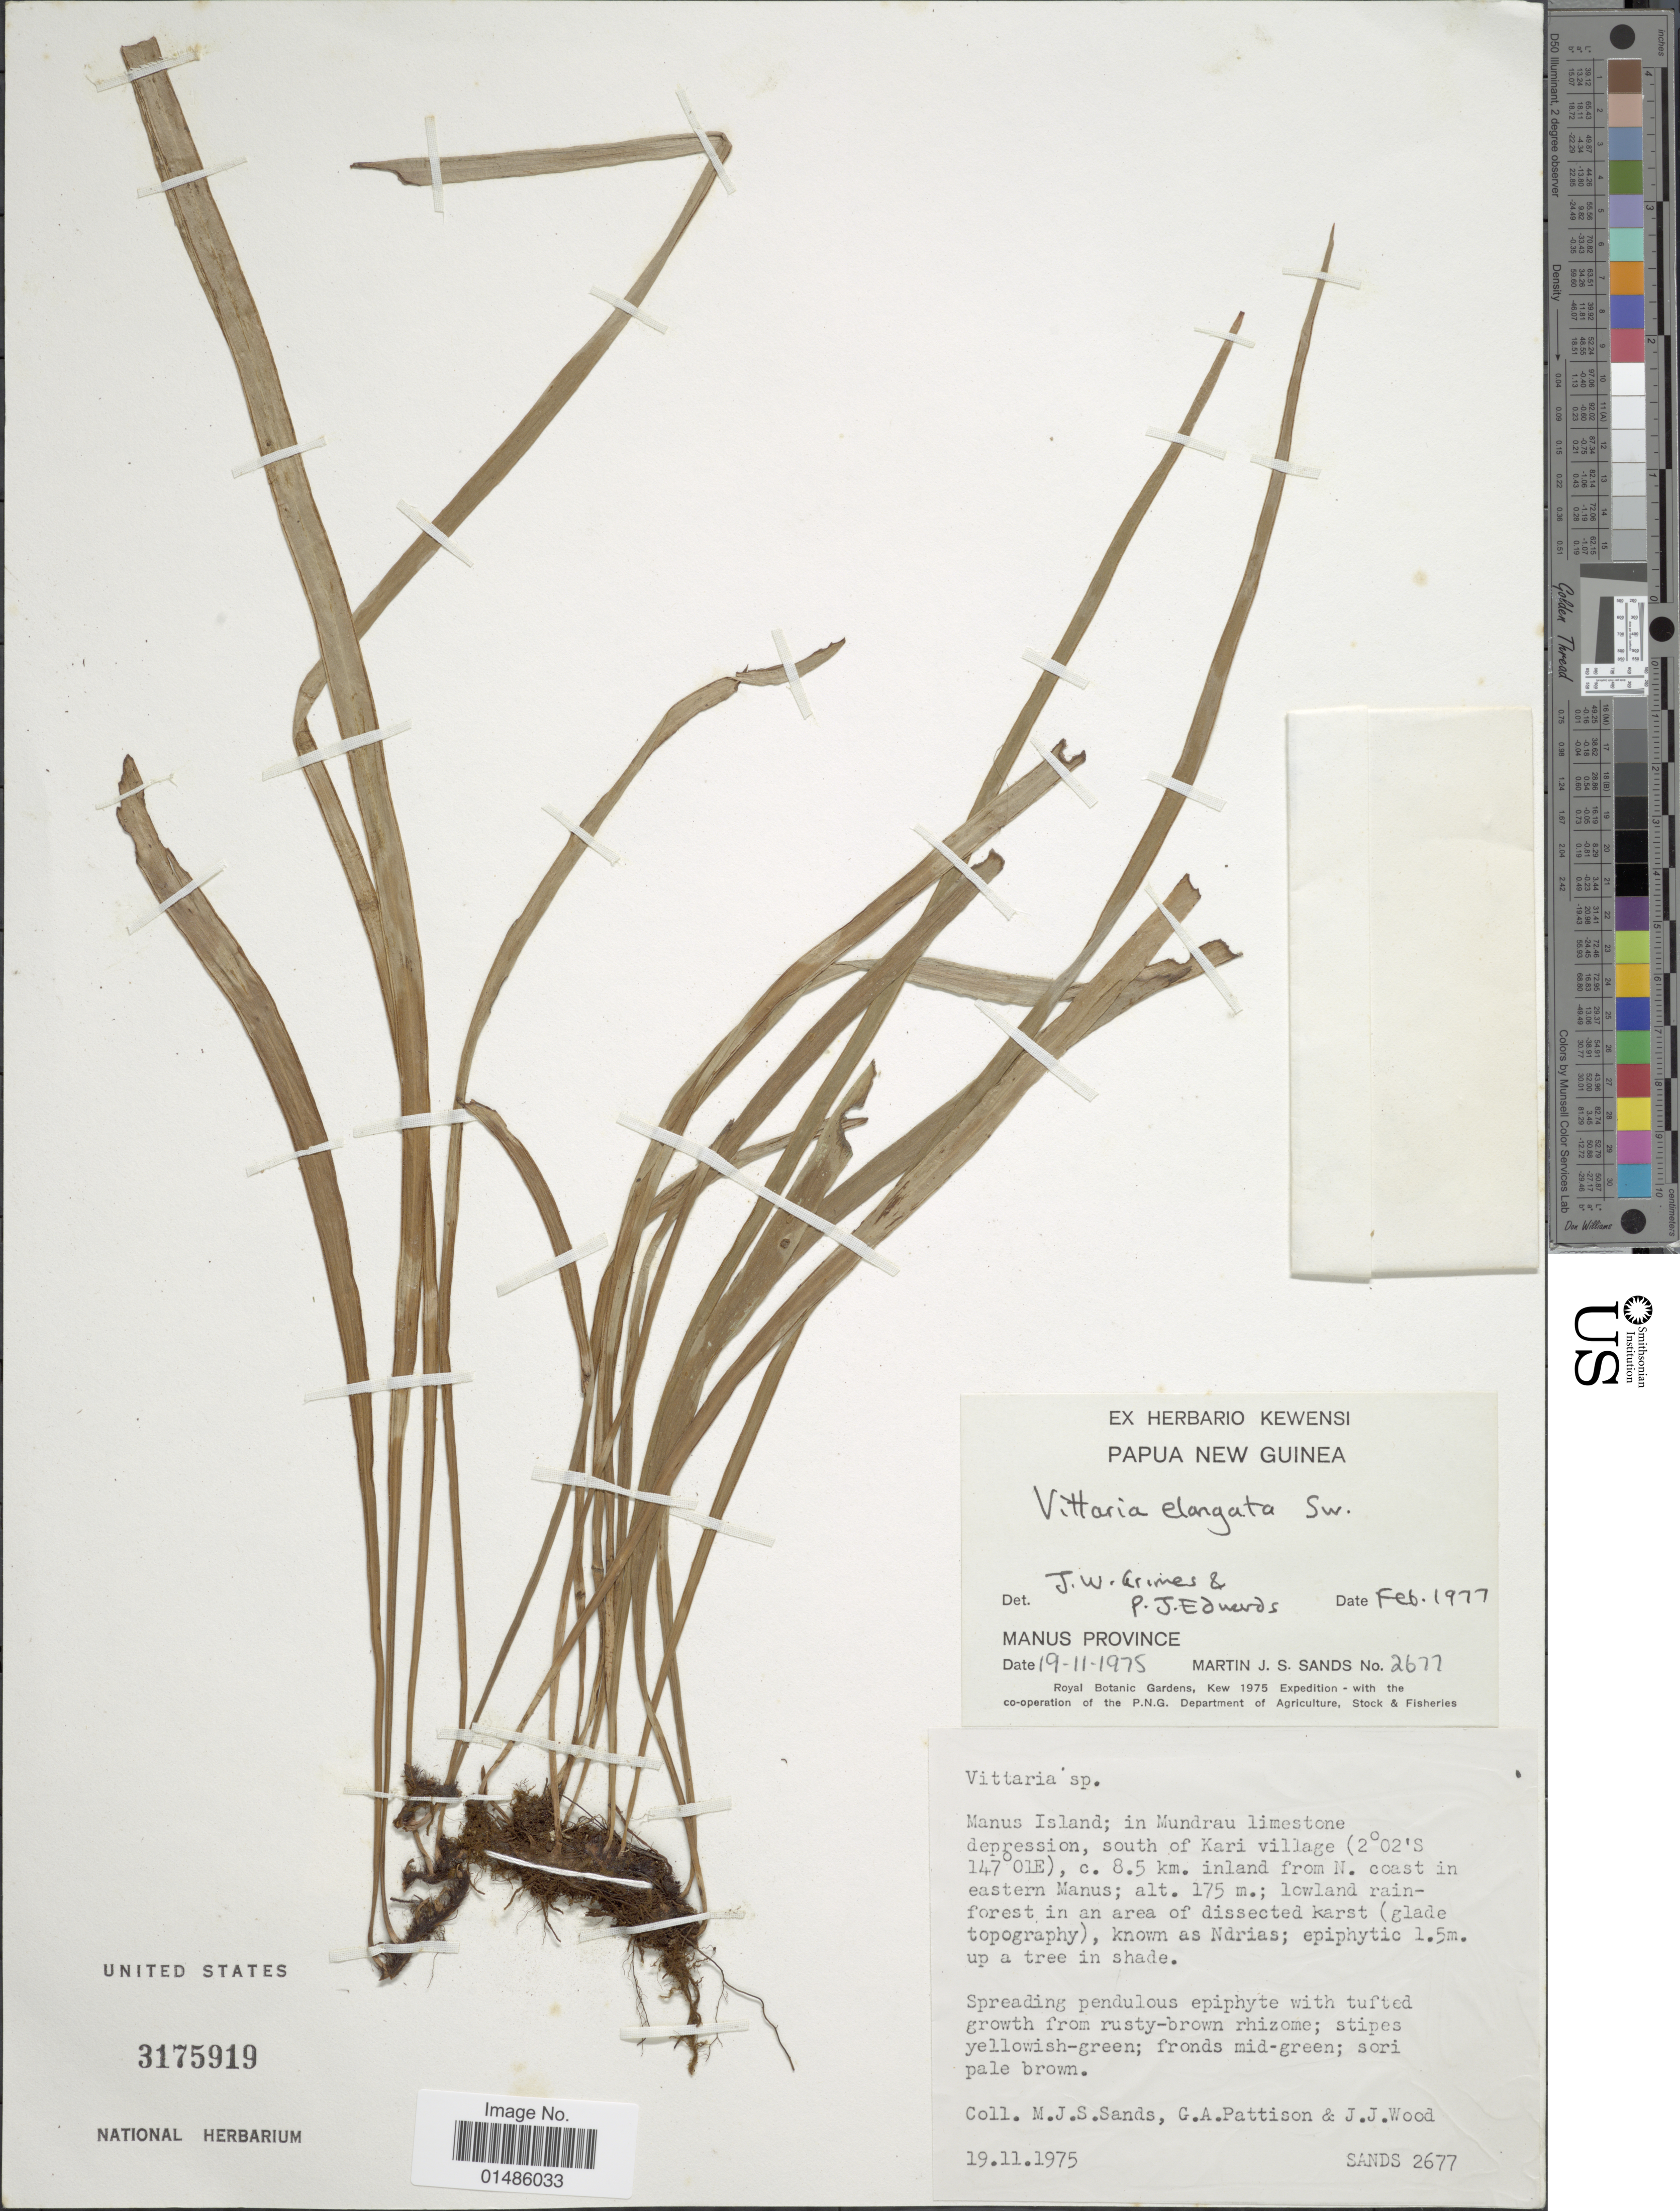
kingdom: Plantae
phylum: Tracheophyta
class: Polypodiopsida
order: Polypodiales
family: Pteridaceae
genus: Haplopteris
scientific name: Haplopteris elongata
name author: (Sw.) Crane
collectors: M. Sands, G. Pattison & J. Wood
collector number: SANDS 2677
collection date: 1975-11-19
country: Papua New Guinea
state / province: Manus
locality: In Mundrau limestone depression, south of Kari village, c. 8.5 km. inland from N. coast in eastern Manus.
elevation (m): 175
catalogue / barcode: US 3175919